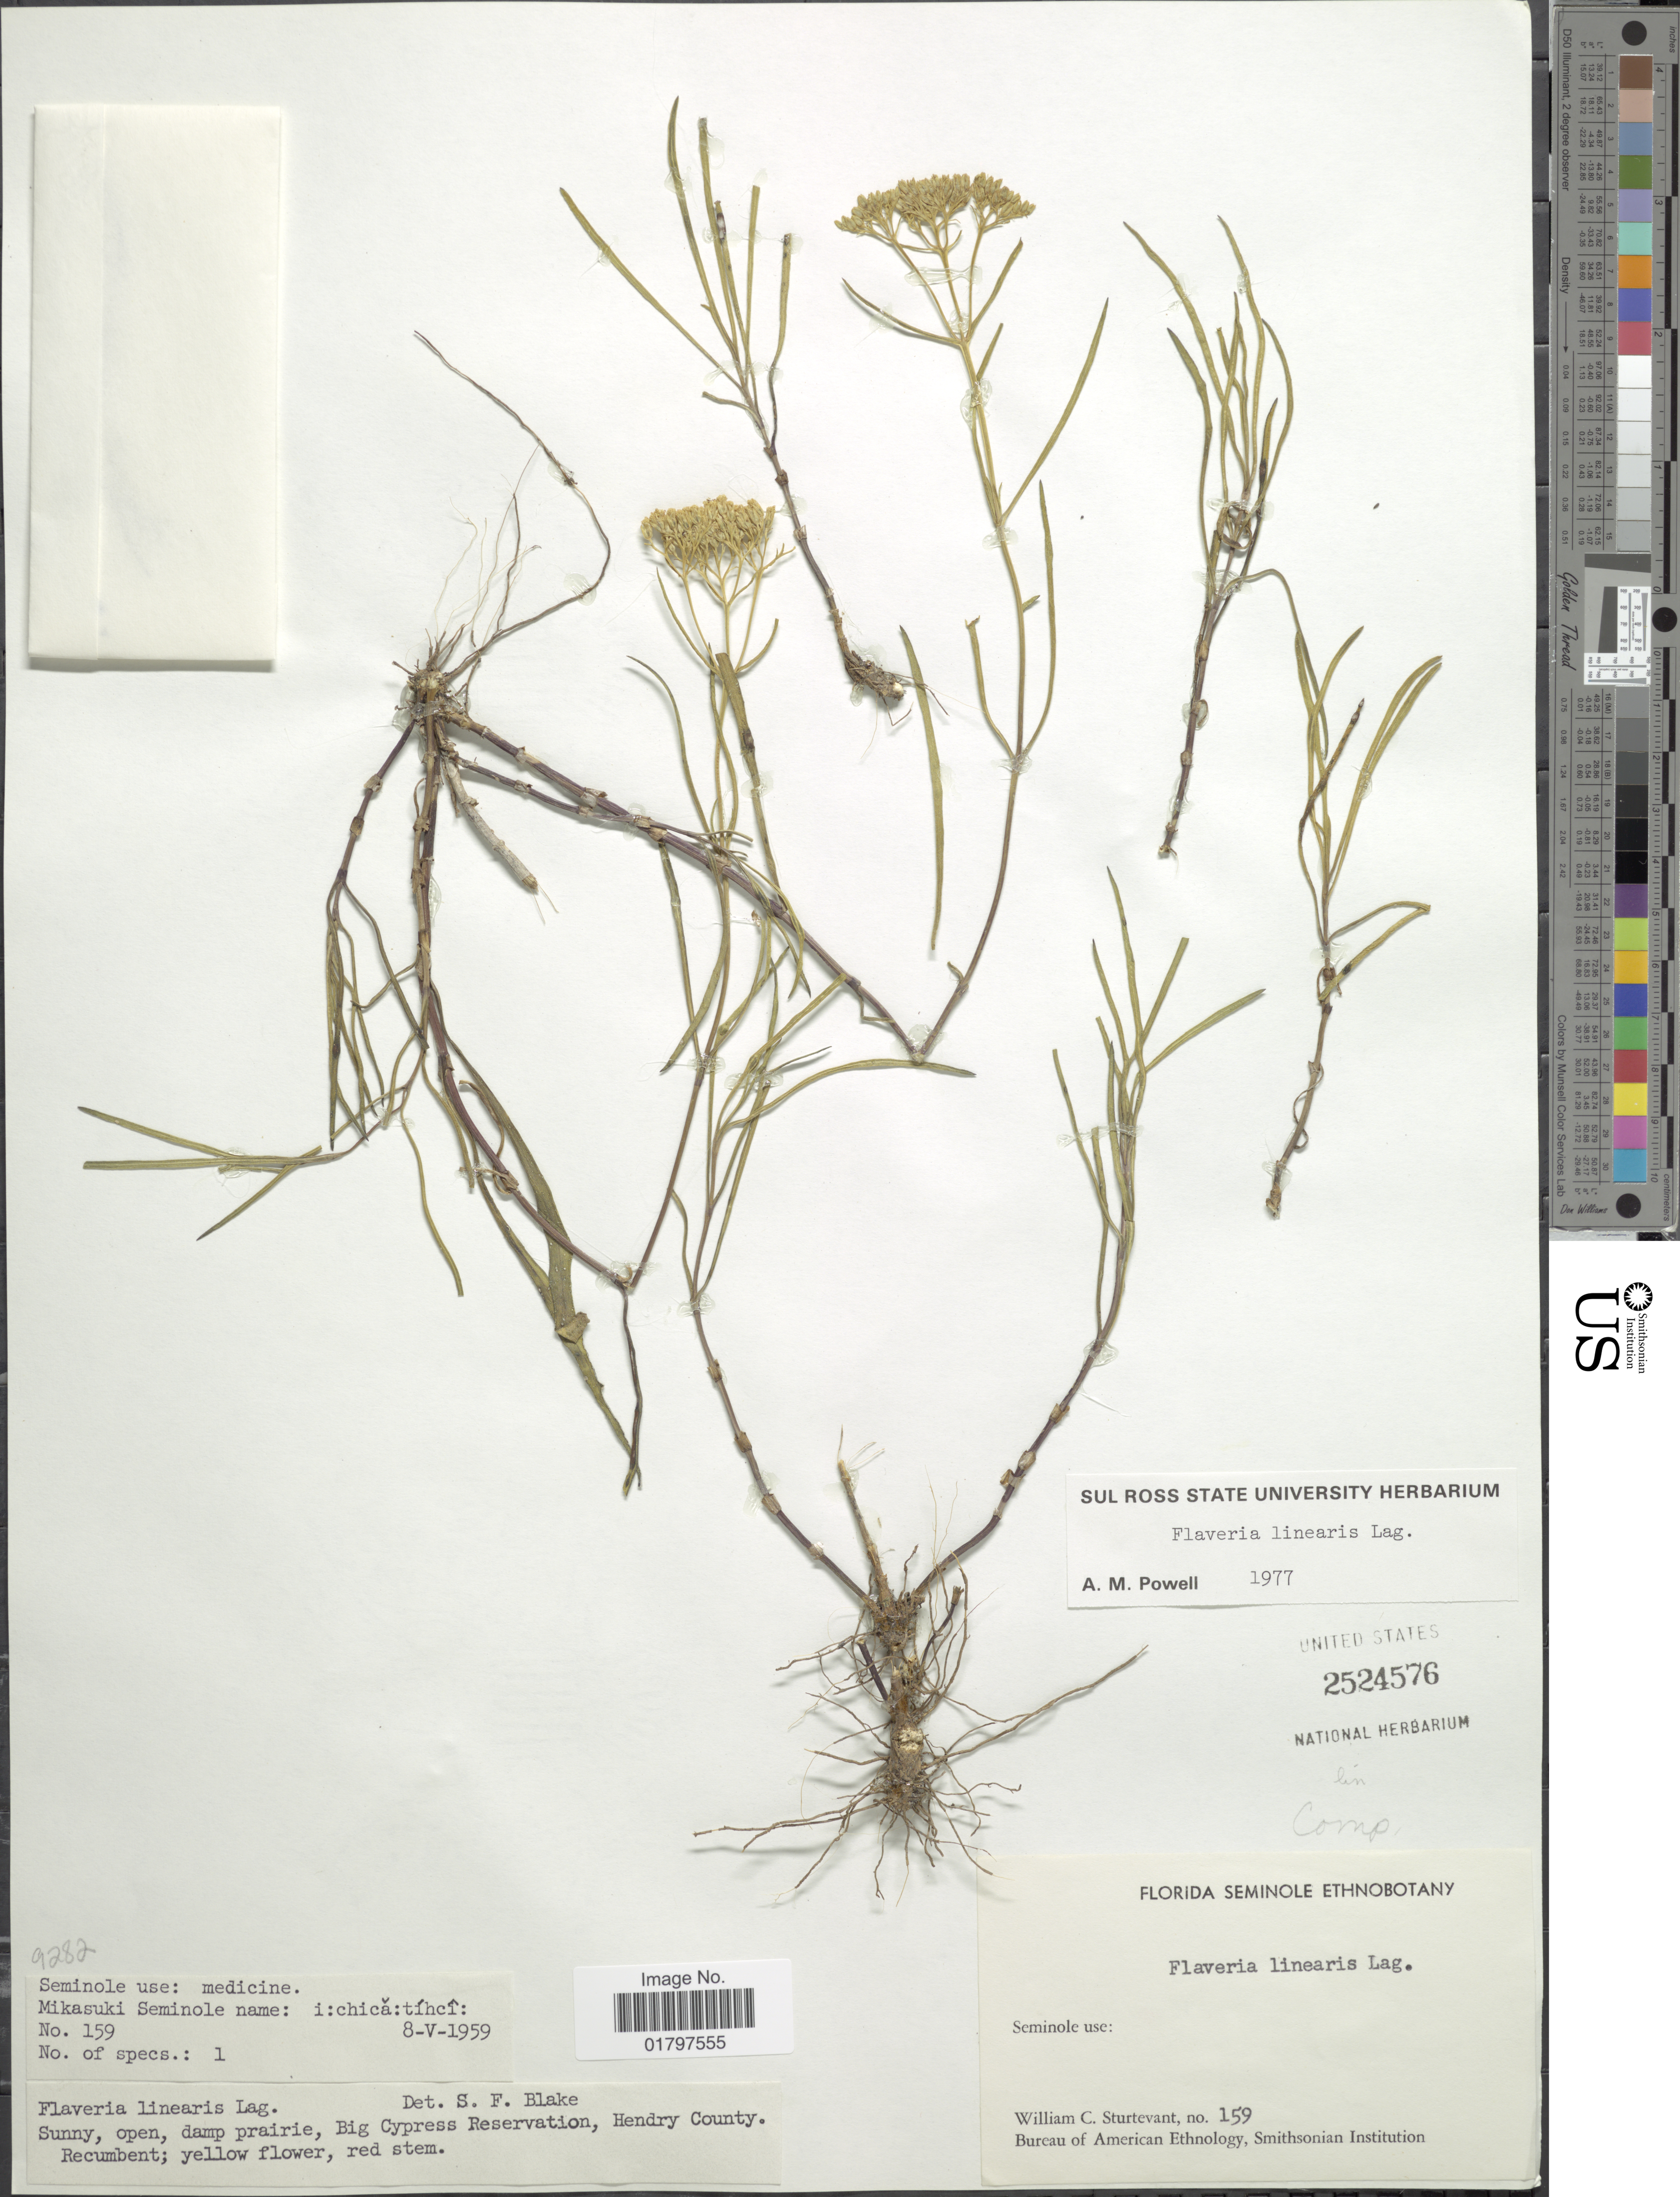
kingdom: Plantae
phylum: Tracheophyta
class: Magnoliopsida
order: Asterales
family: Asteraceae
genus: Flaveria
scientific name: Flaveria linearis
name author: Lag.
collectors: W. Sturtevant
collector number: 159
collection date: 1959-05-08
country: United States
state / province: Florida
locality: Sunny, open, damp prairie, Big Cypress Reservation, Hendry County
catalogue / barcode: US 2524576